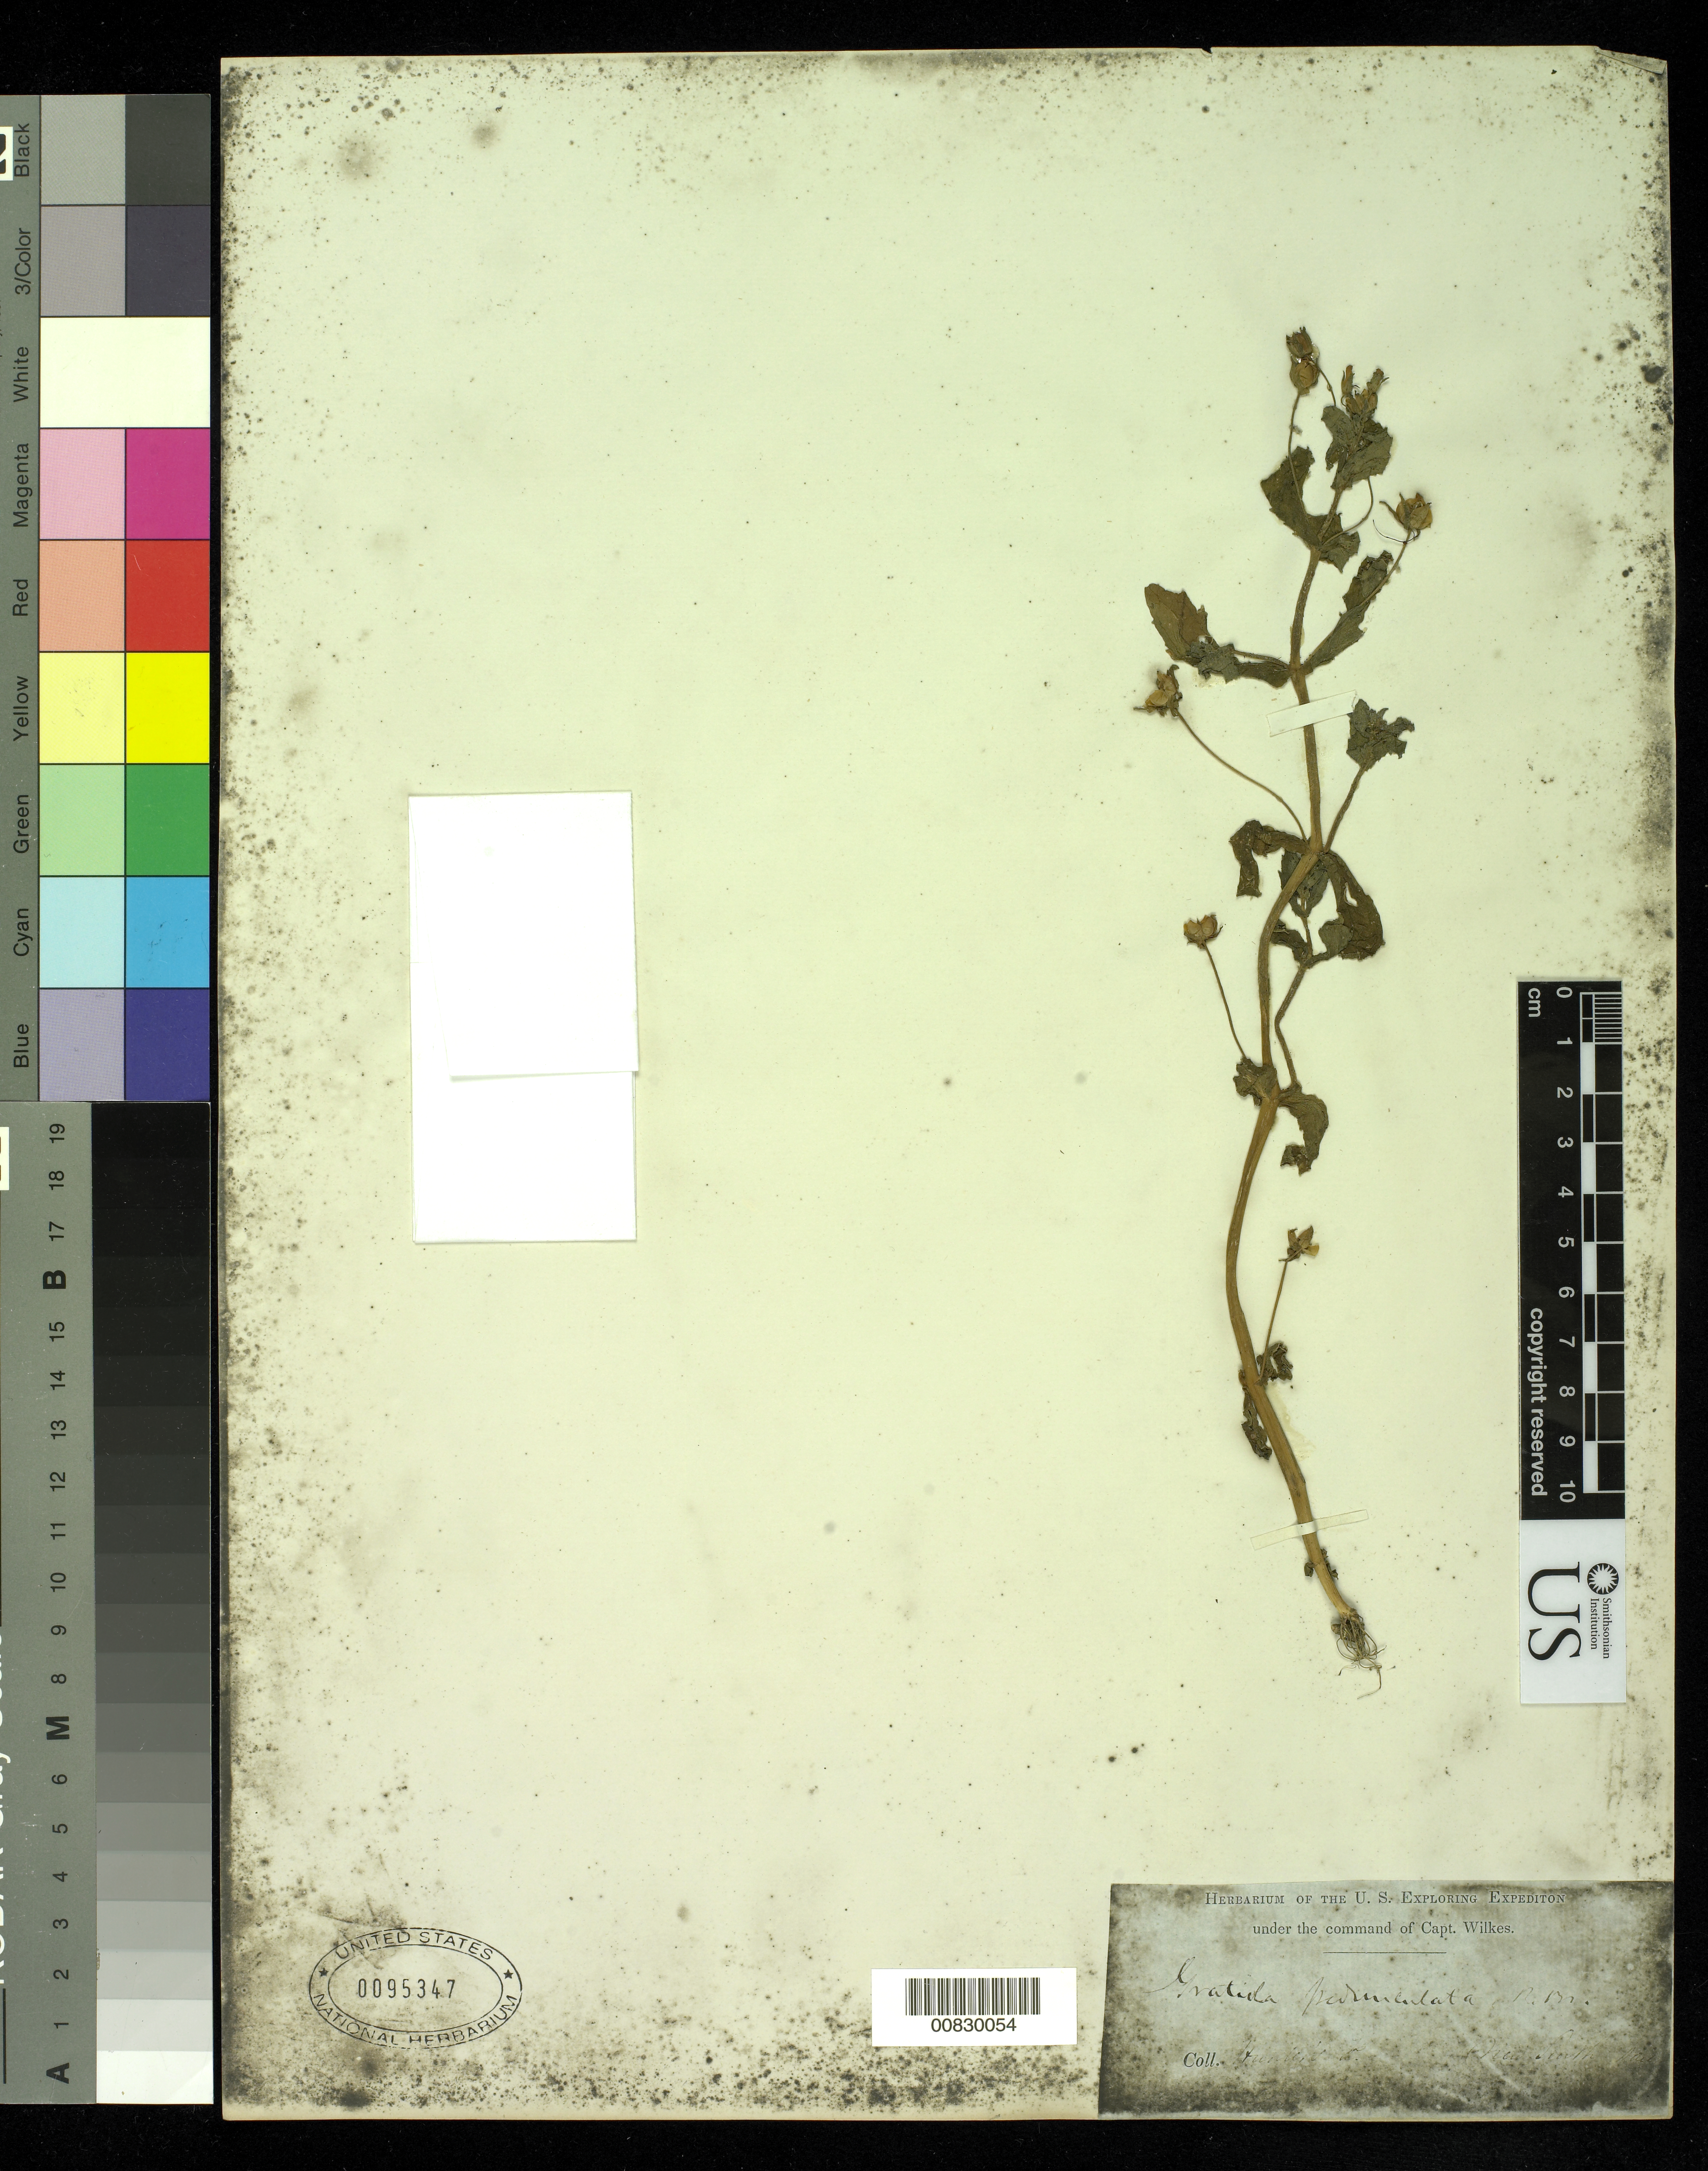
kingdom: Plantae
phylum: Tracheophyta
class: Magnoliopsida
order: Lamiales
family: Plantaginaceae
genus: Gratiola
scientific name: Gratiola pedunculata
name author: R. Br.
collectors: Wilkes Explor. Exped.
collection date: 1838/1842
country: Australia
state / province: New South Wales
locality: Hunter's River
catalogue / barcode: US 95347